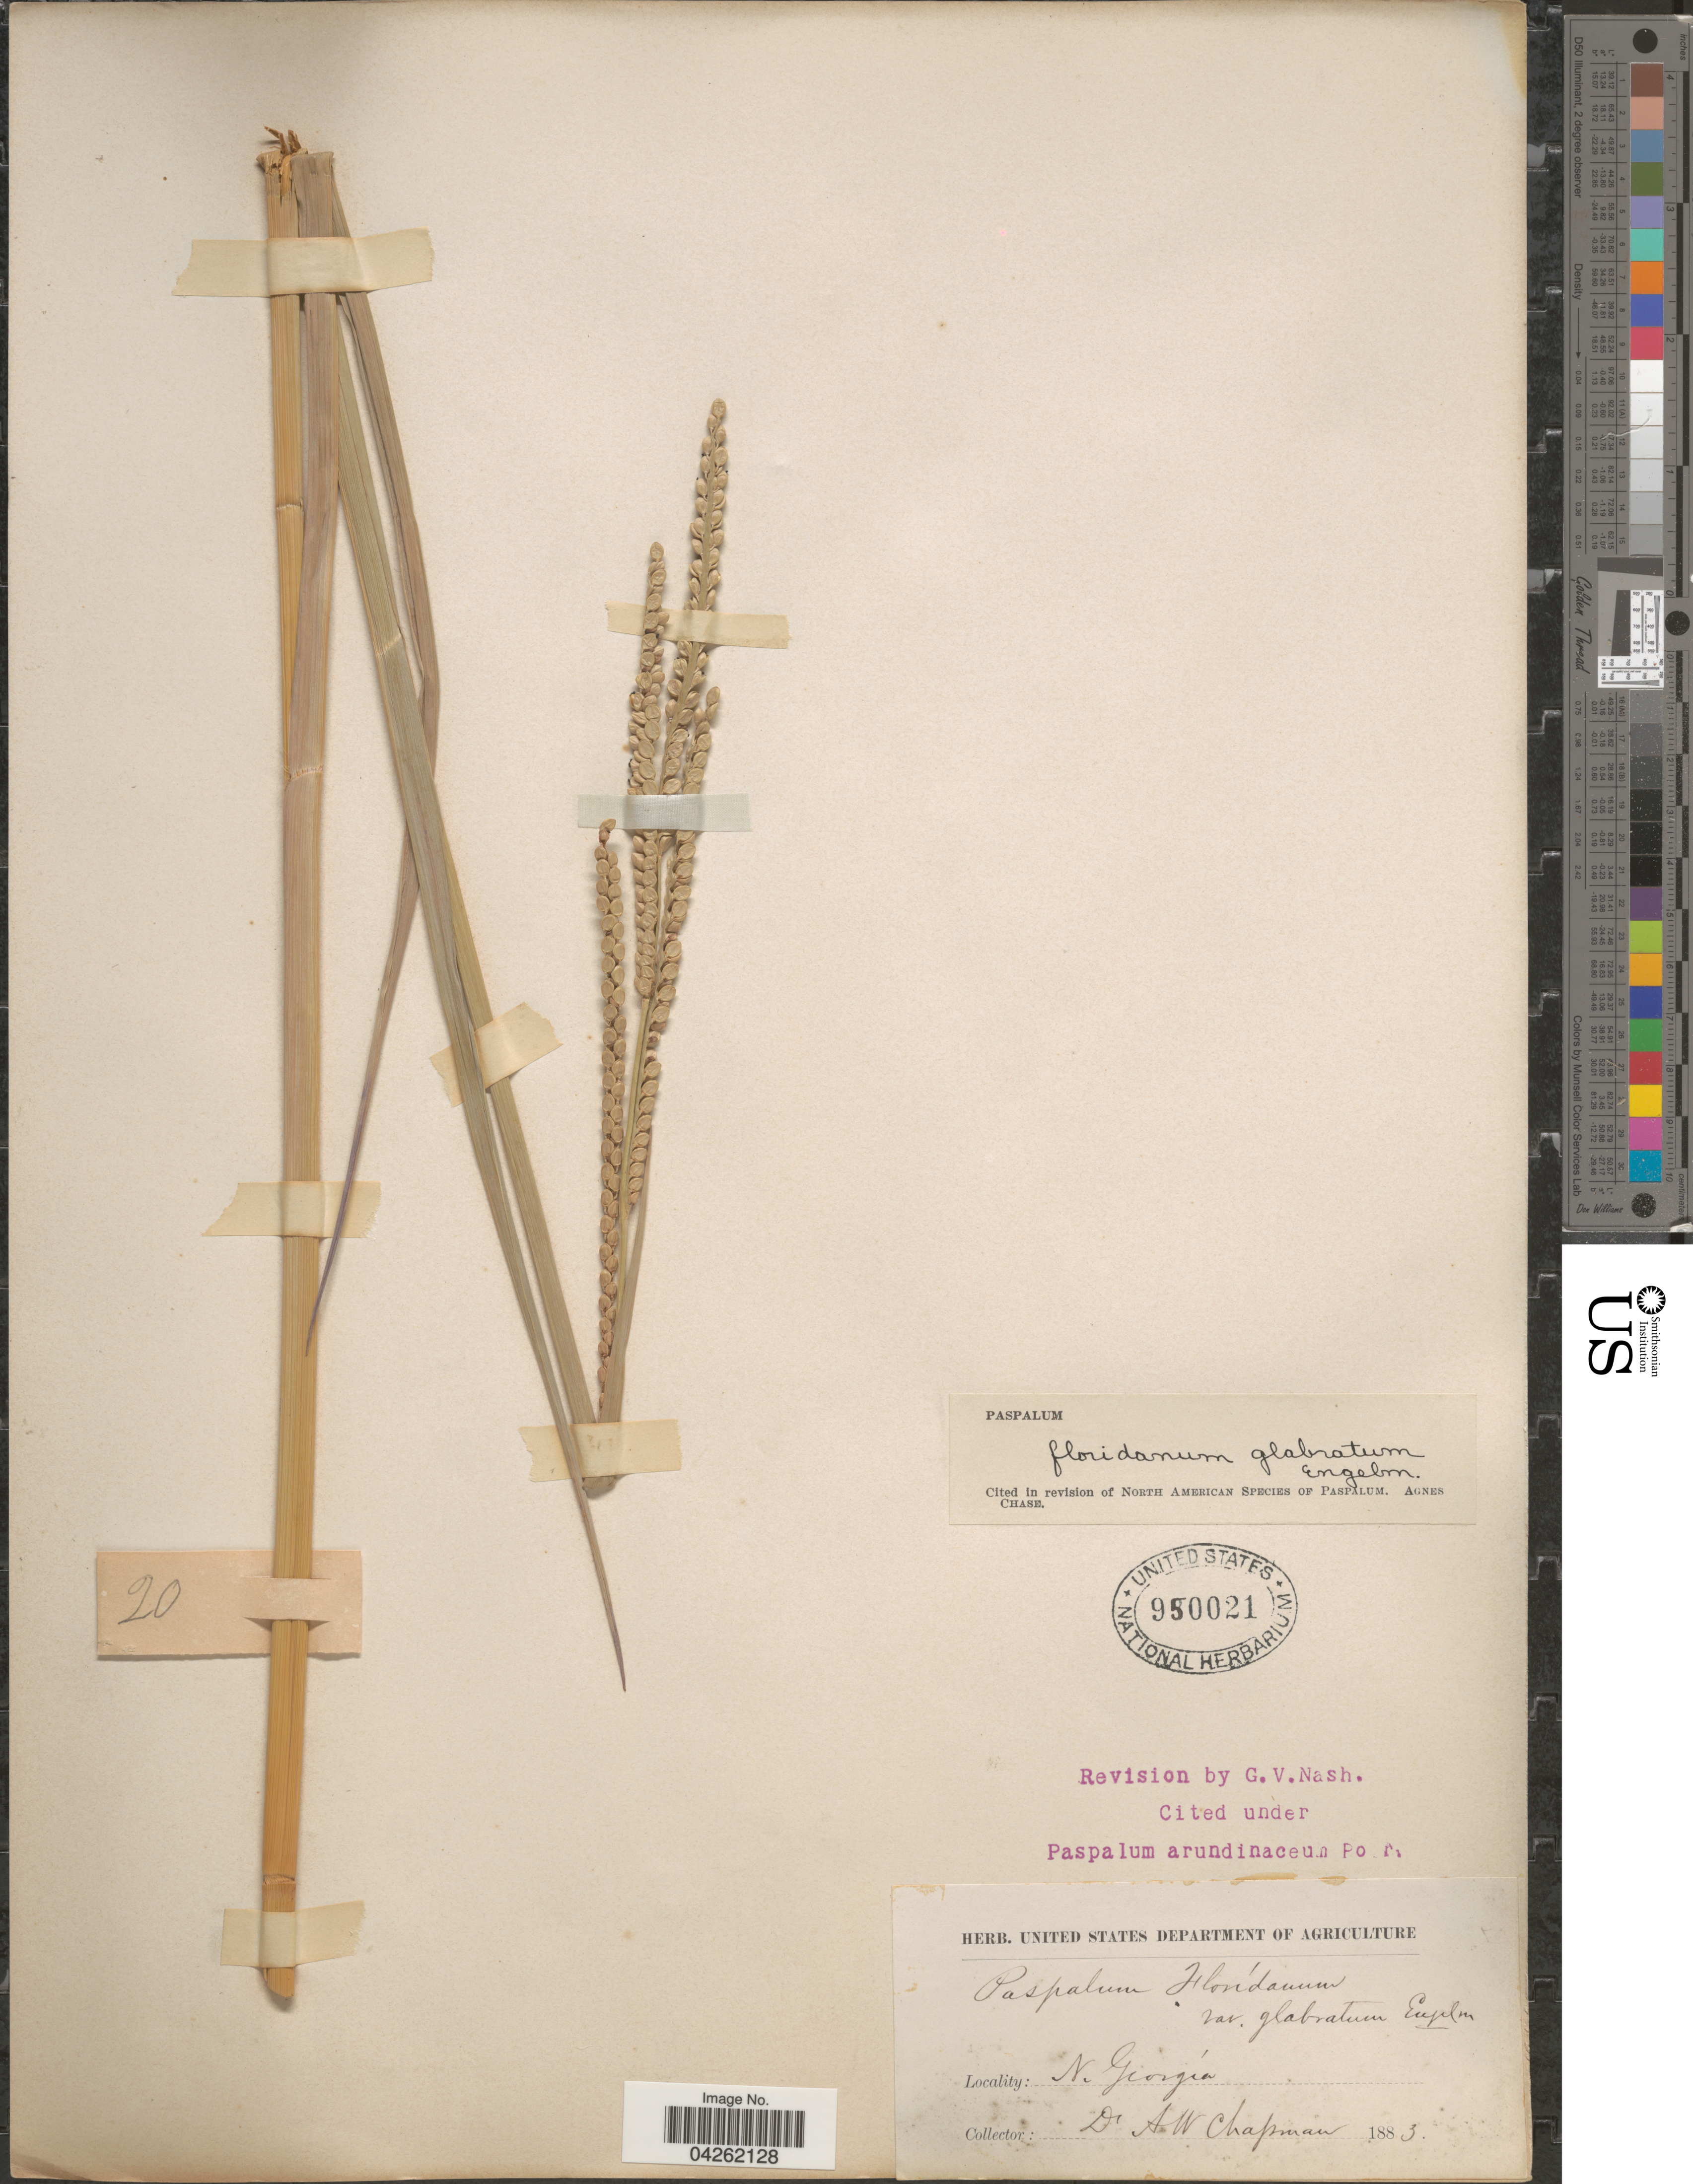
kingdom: Plantae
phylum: Tracheophyta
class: Liliopsida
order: Poales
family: Poaceae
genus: Paspalum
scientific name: Paspalum floridanum var. glabratum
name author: Engelm. ex Vasey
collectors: A. W. Chapman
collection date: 1883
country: United States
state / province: Georgia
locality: N. Georgia.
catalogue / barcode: US 950021